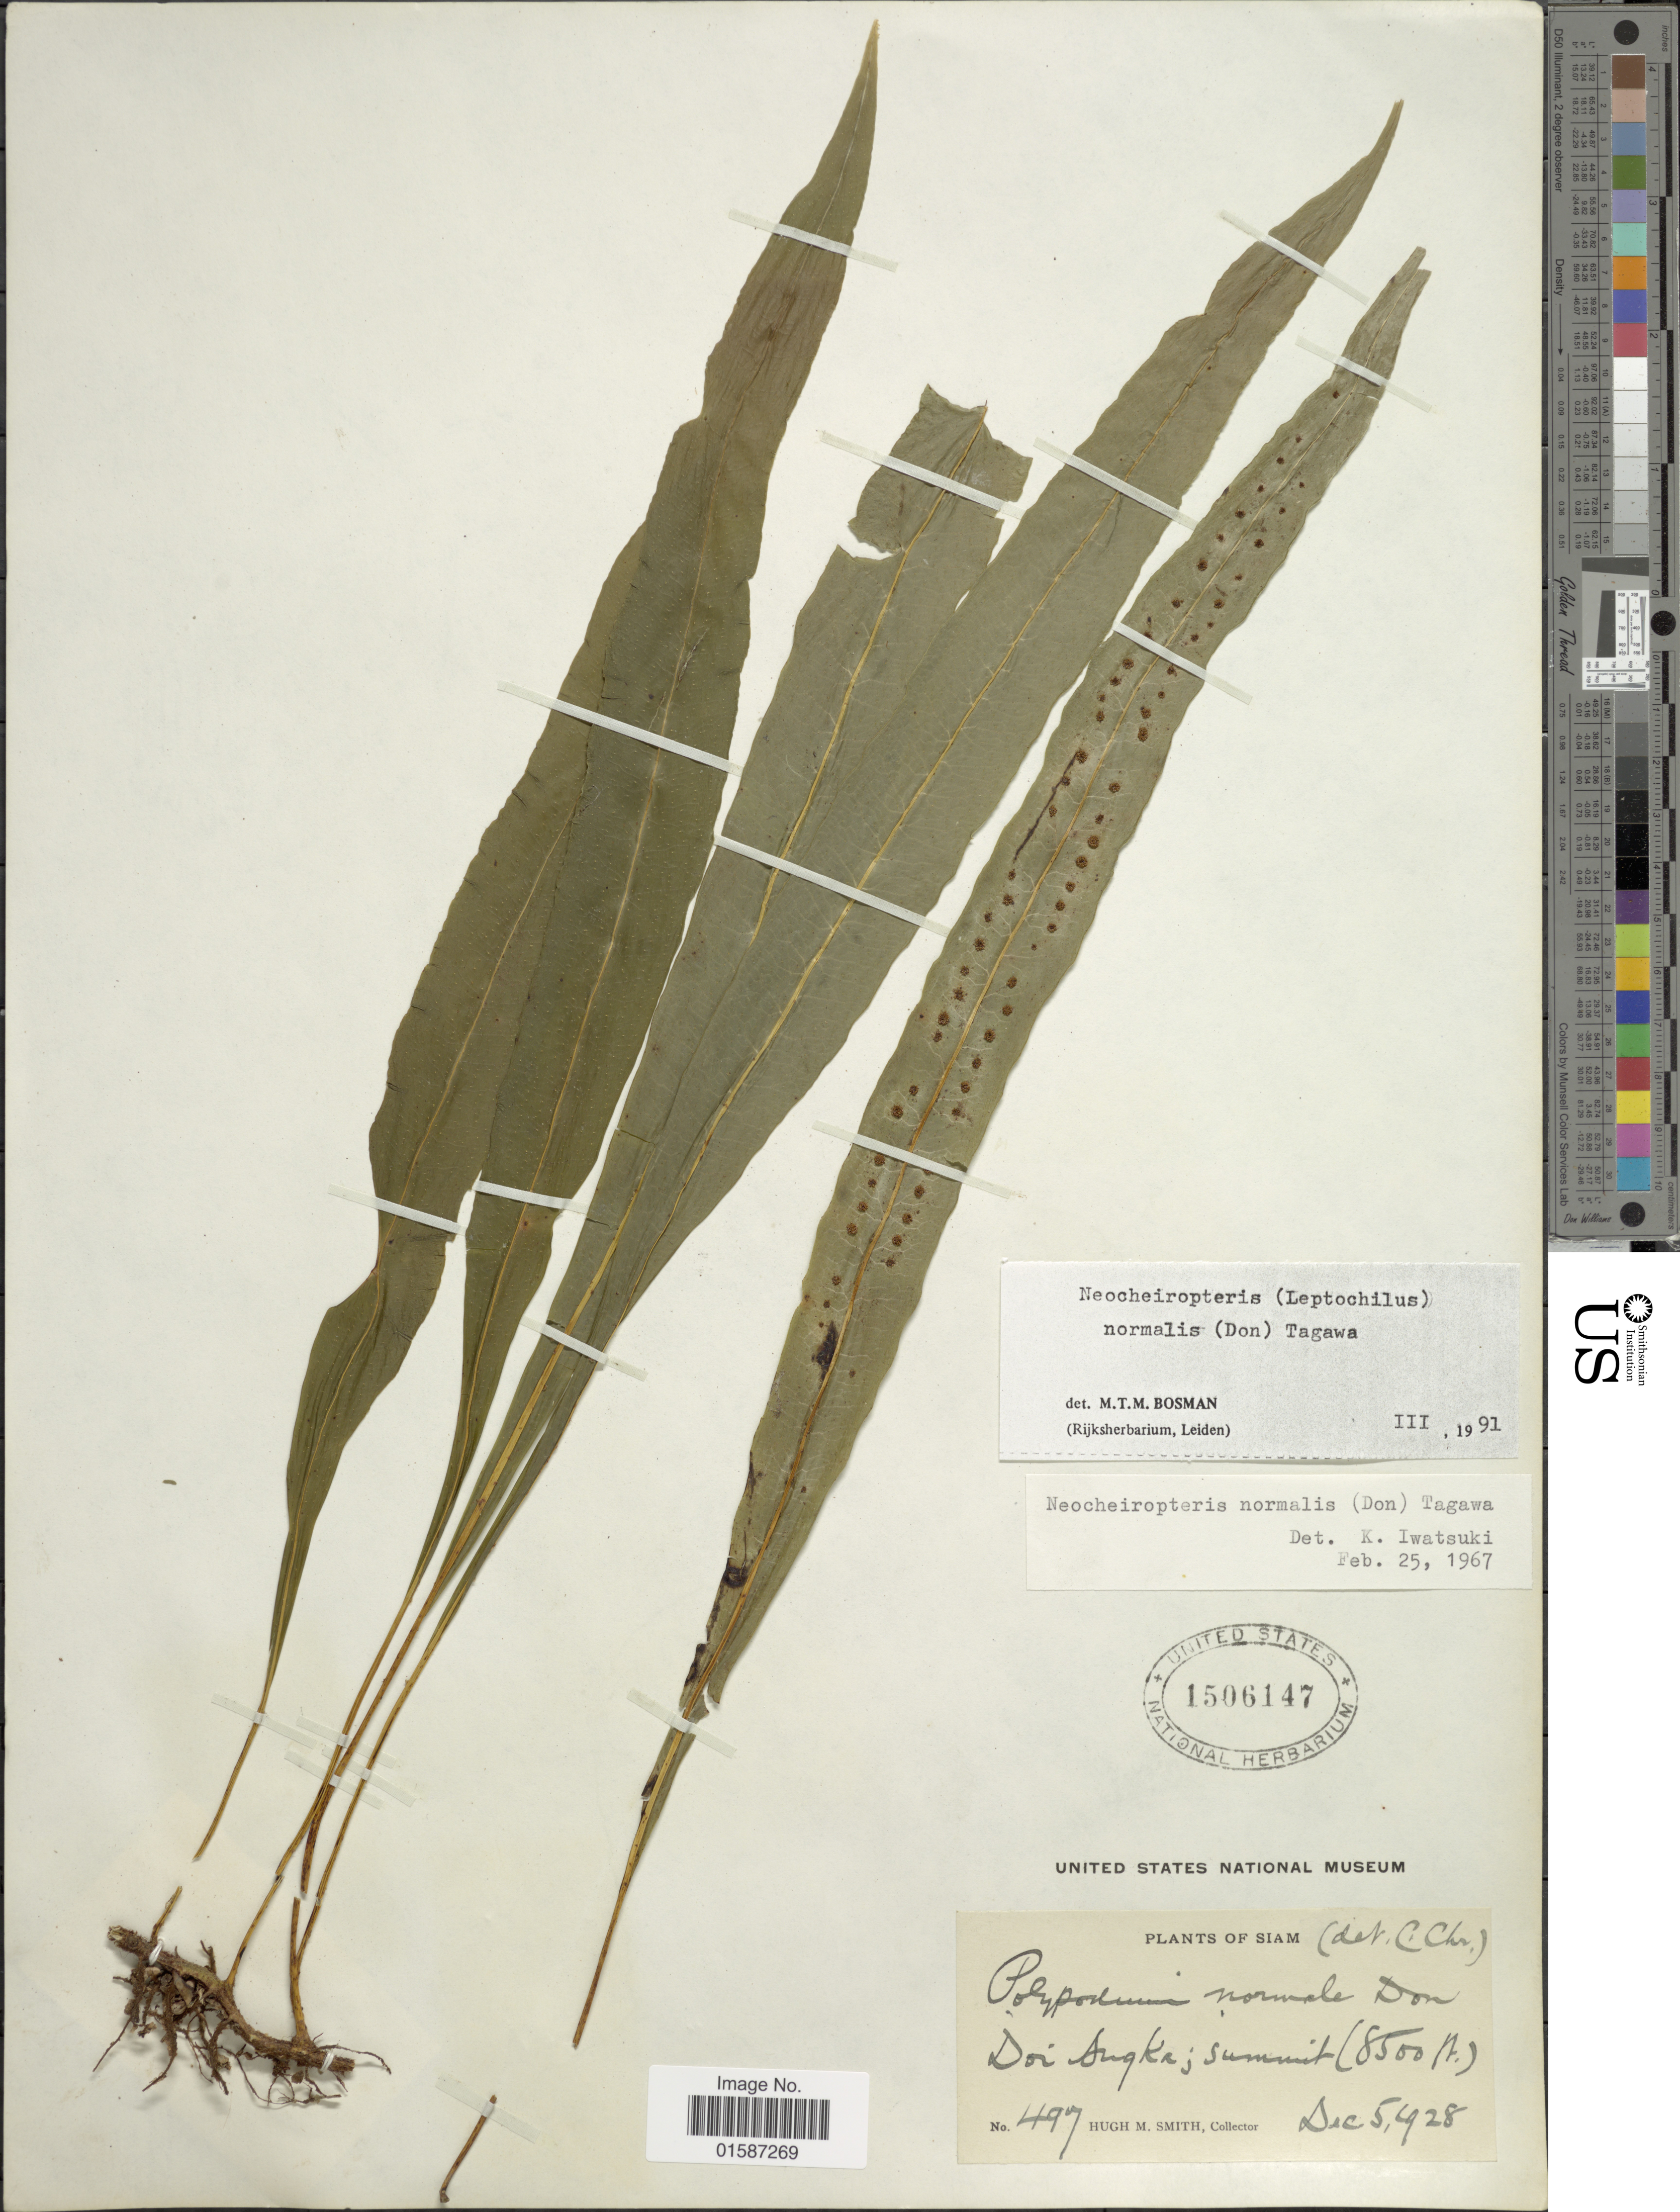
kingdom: Plantae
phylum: Tracheophyta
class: Polypodiopsida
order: Polypodiales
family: Polypodiaceae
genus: Tricholepidium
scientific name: Tricholepidium normale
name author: (D. Don) Ching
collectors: H. M. Smith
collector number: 497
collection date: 1928-12-05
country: Thailand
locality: Siam, Doi Angka, summit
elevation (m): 2591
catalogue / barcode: US 1506147